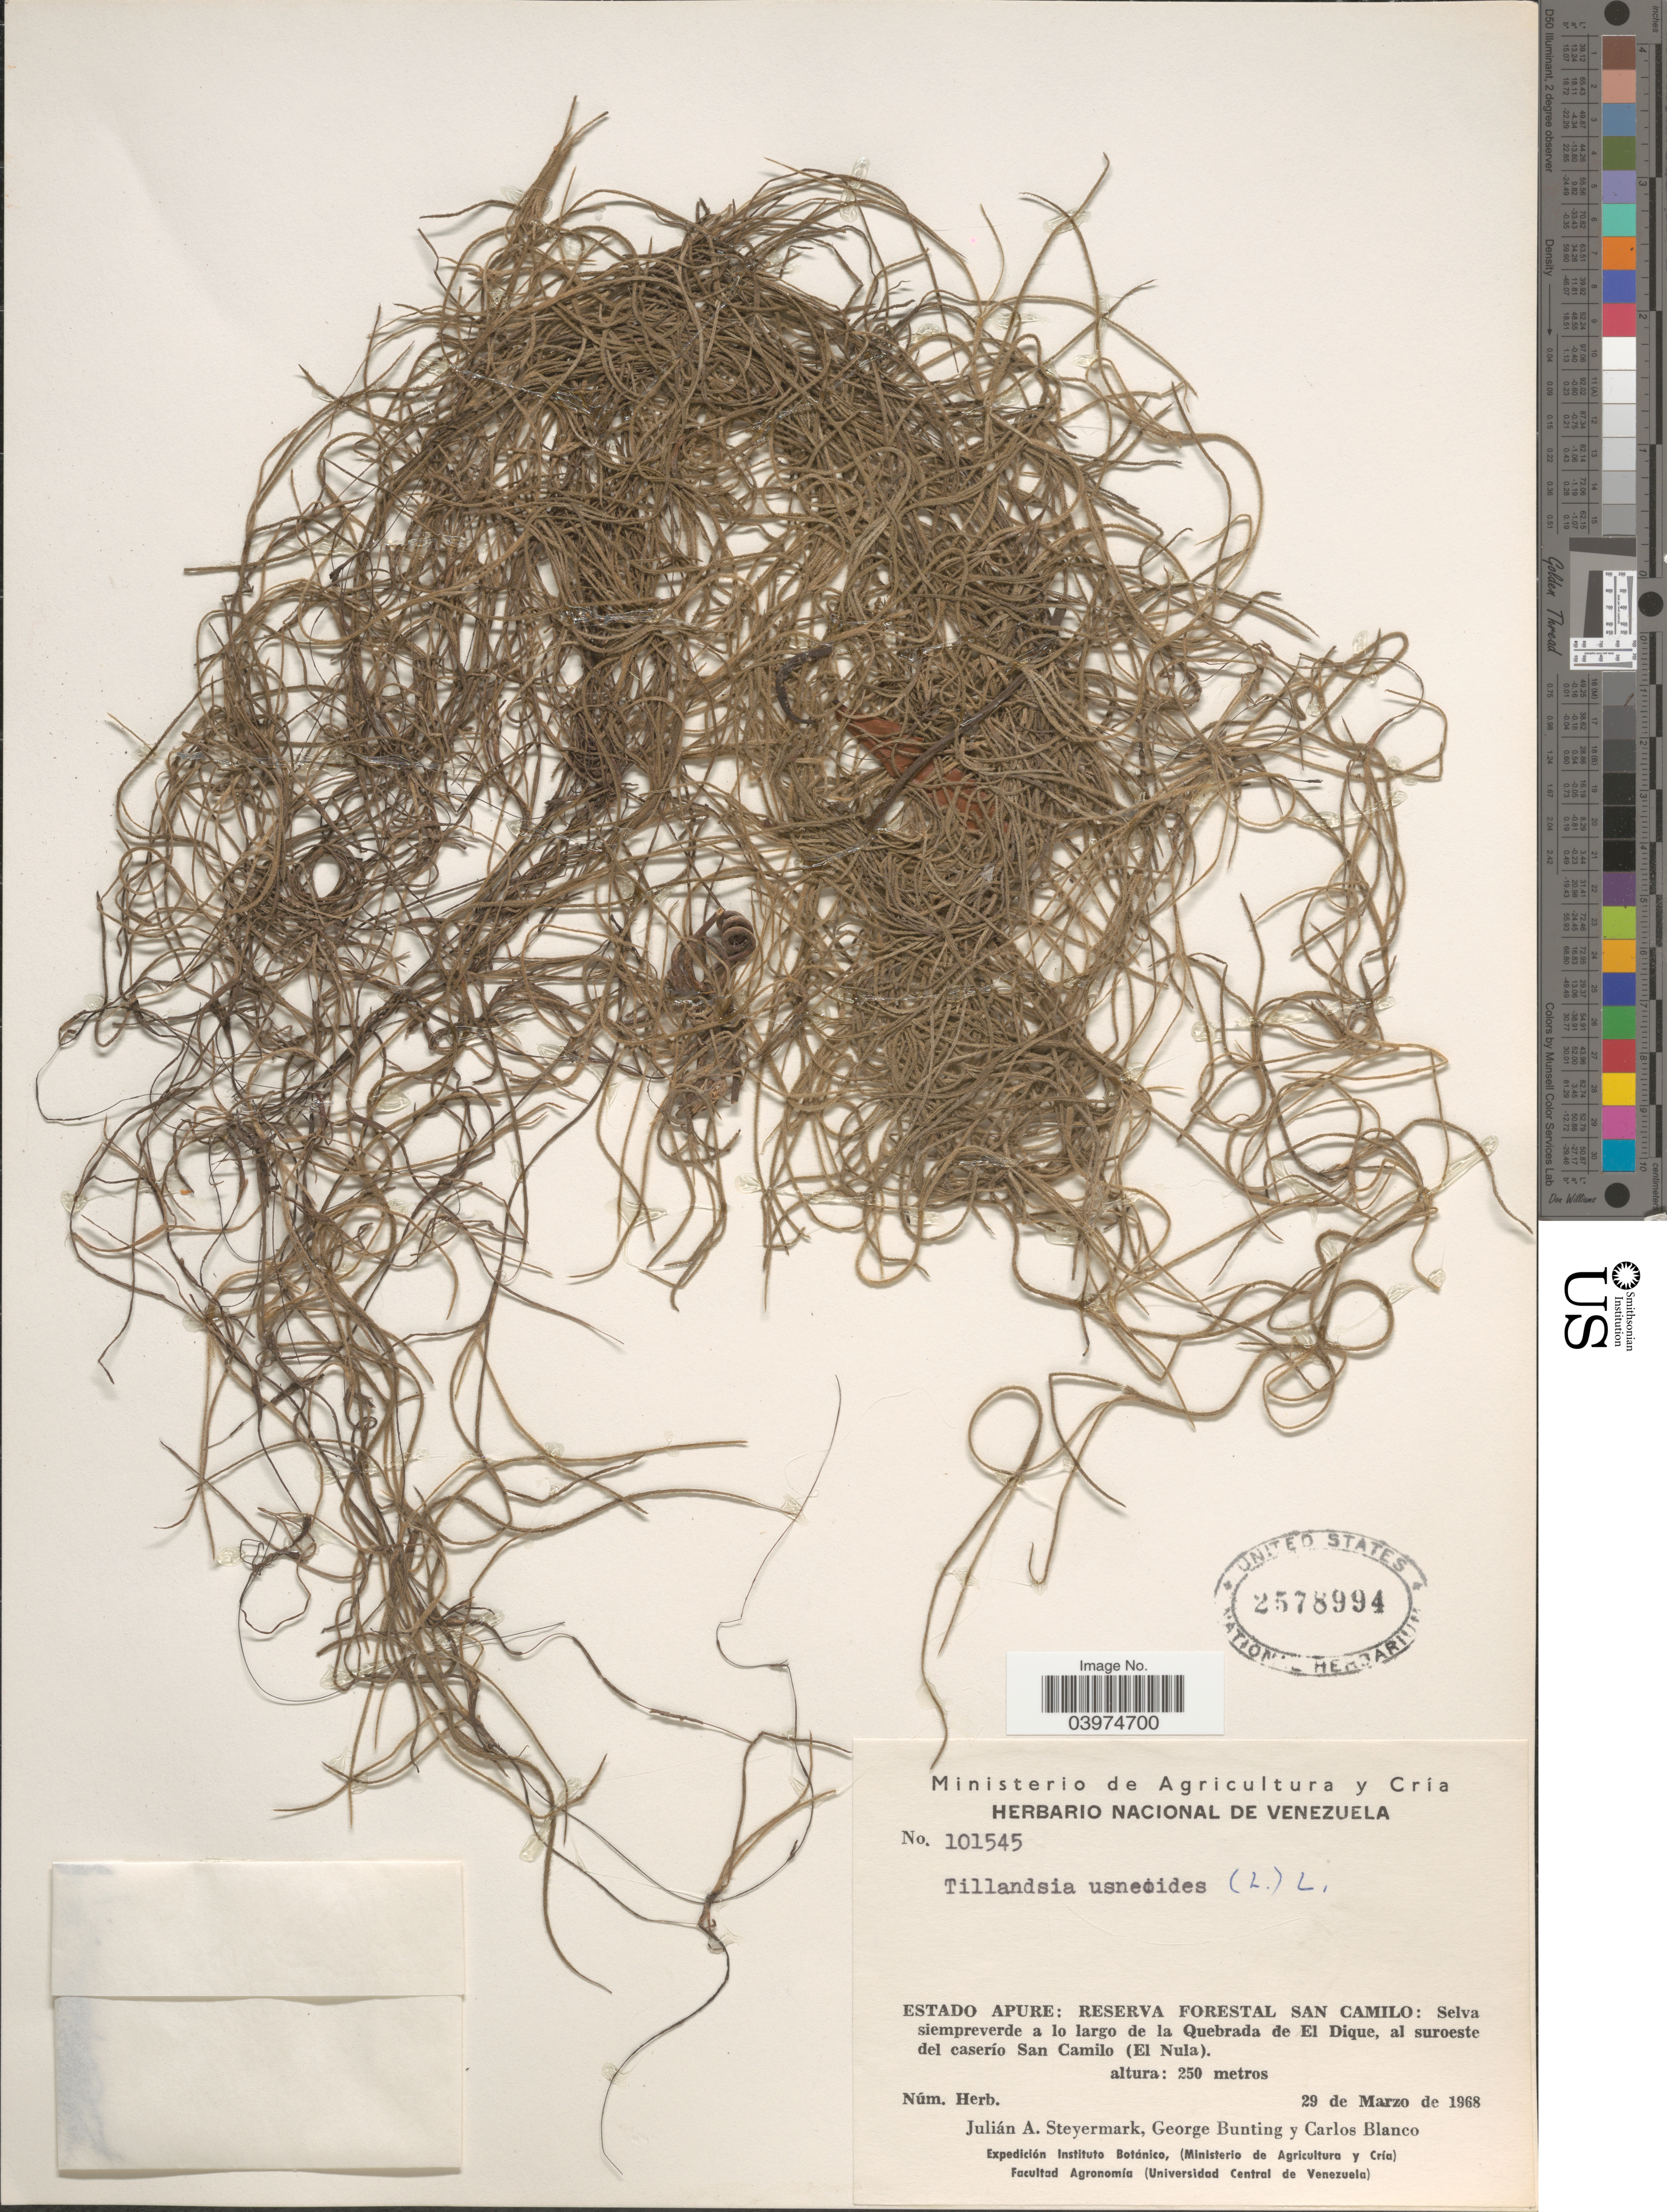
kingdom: Plantae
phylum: Tracheophyta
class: Liliopsida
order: Poales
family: Bromeliaceae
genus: Tillandsia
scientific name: Tillandsia usneoides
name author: (L.) L.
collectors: J. Steyermark, G. Bunting & C. Blanco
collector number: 101545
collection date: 1968-03-29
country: Venezuela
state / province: Apure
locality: Estado Apure: Reserva Forestal San Camilo: Selva siempreverde a lo largo de la Quebrada de El Dique, al suroeste del caserío San Camilo (El Nula).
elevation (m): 250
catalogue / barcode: US 2578994